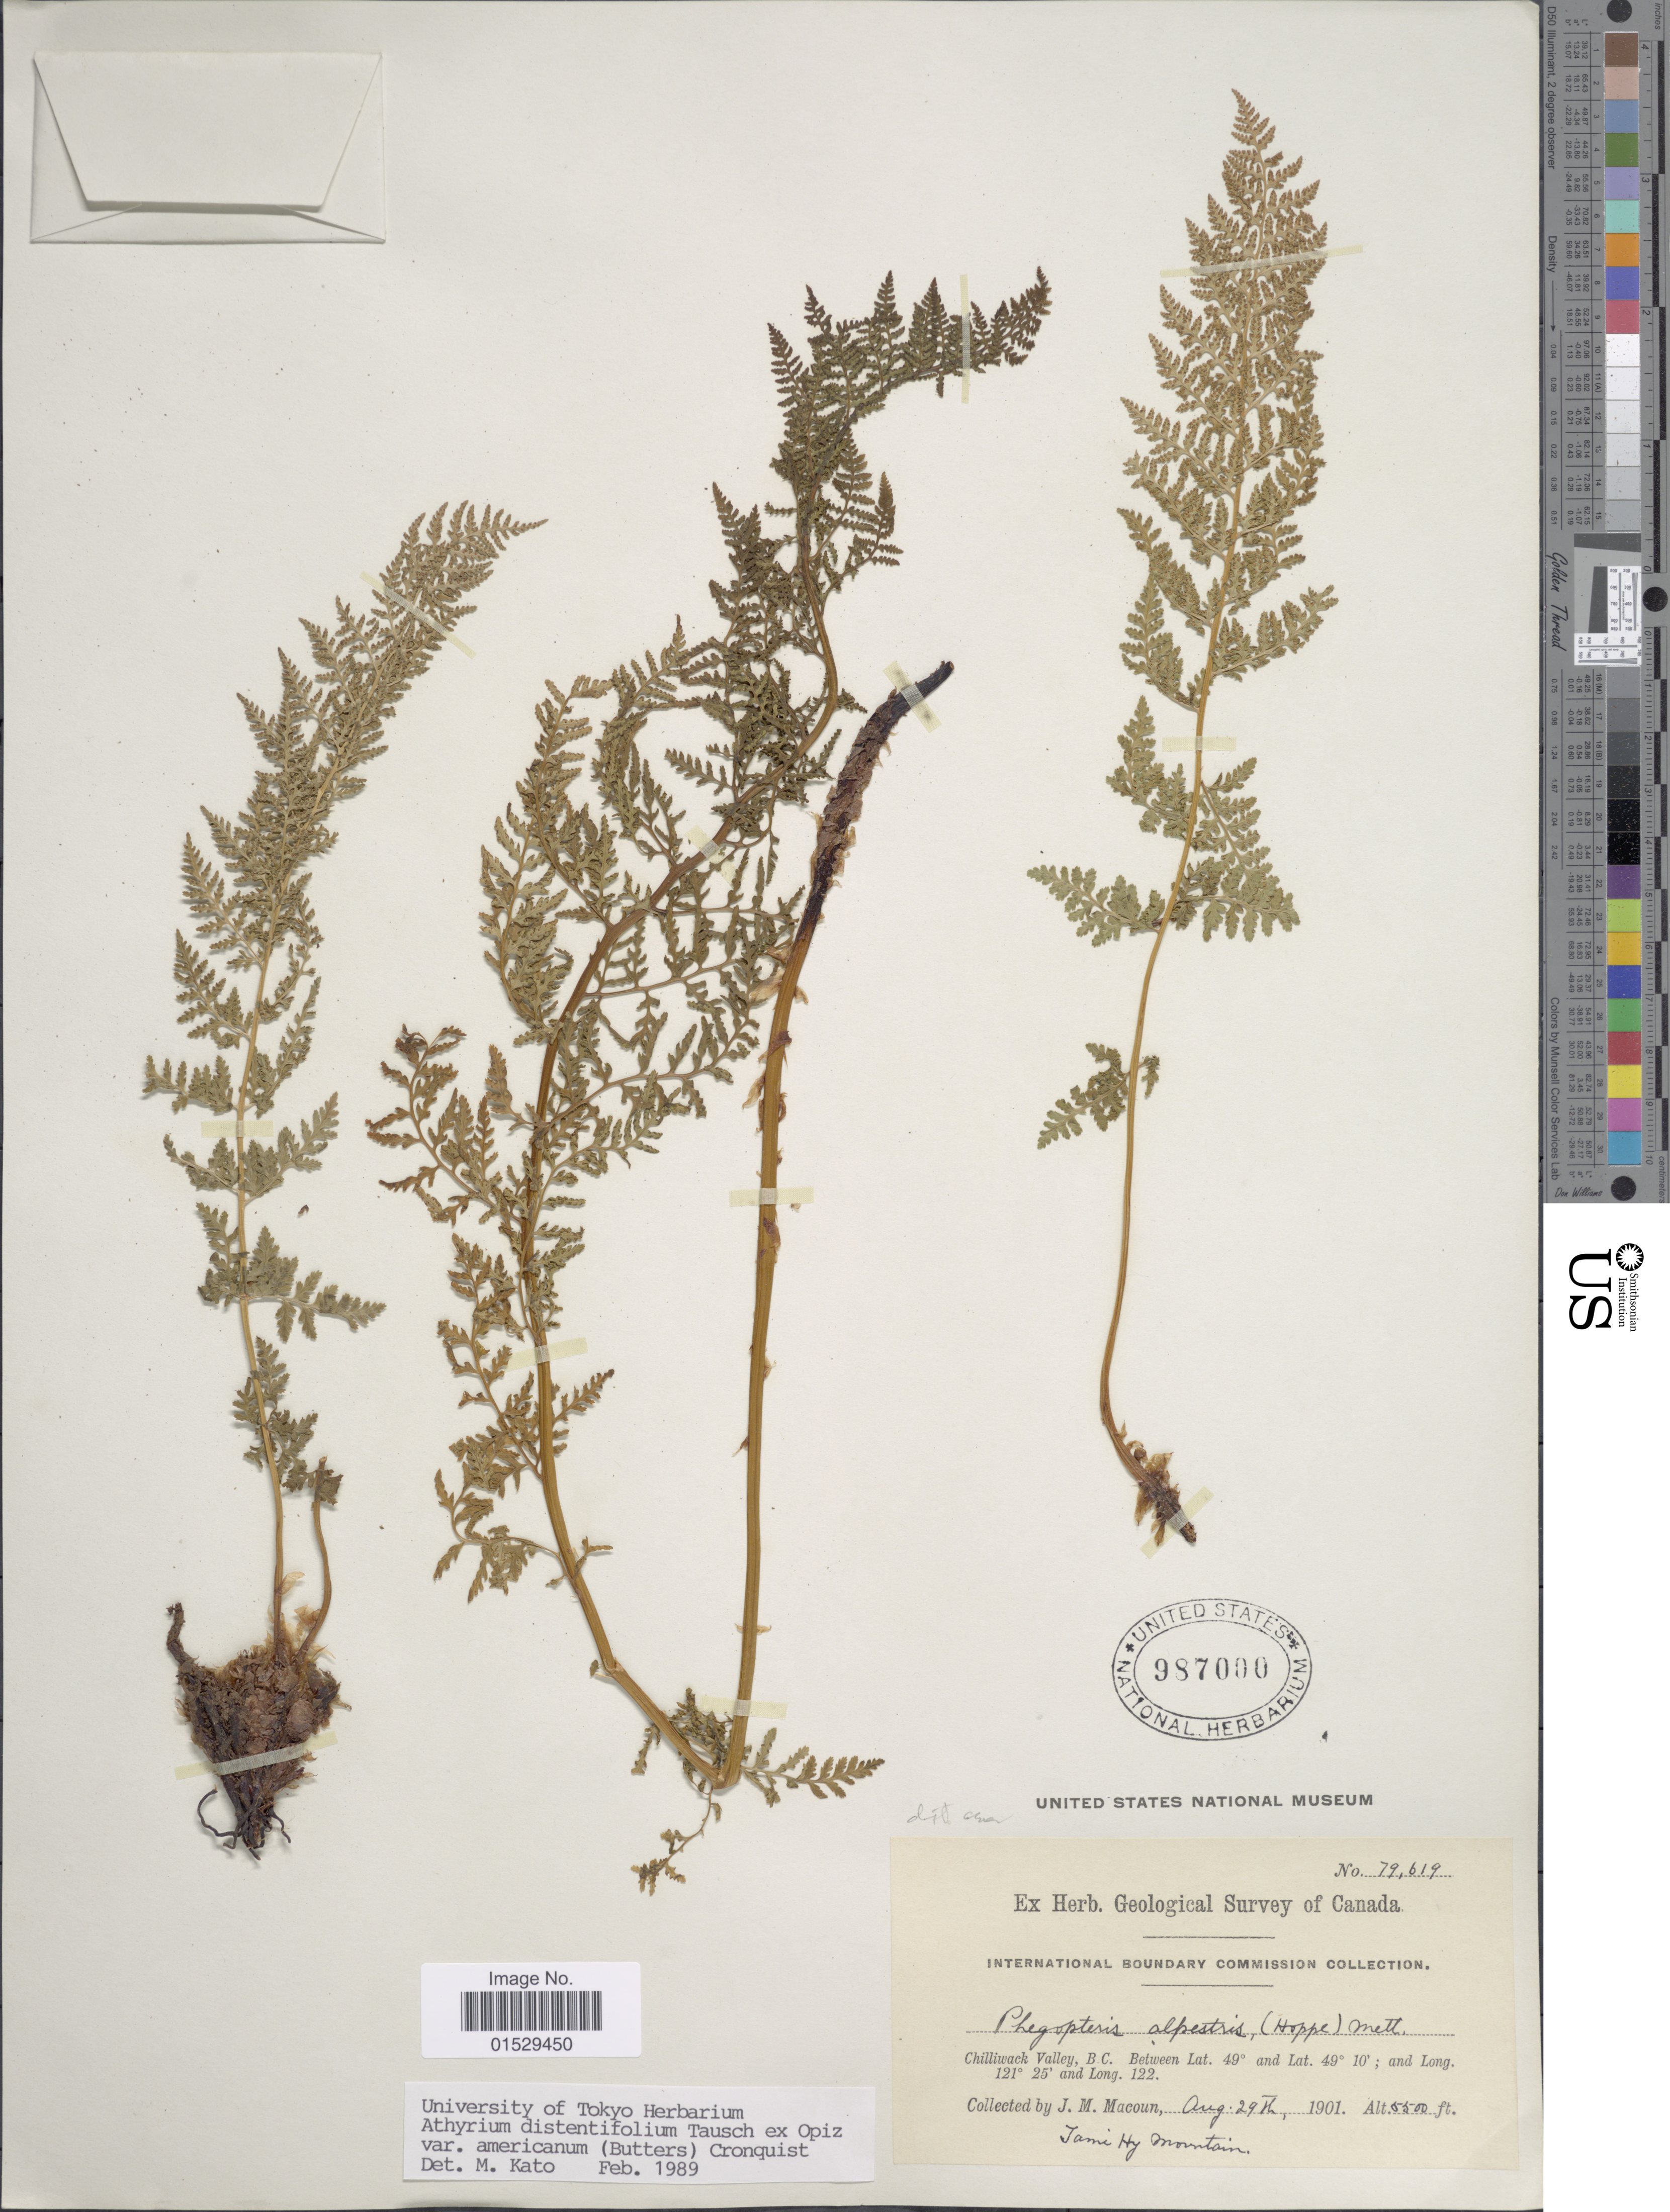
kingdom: Plantae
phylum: Tracheophyta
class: Polypodiopsida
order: Polypodiales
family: Athyriaceae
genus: Athyrium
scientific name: Athyrium distentifolilum subsp. americanum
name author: (Butters) Hultén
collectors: J. M. Macoun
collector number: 79619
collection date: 1901-08-29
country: Canada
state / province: British Columbia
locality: Chilliwack Valley, B.C., Jami Hy Mountain.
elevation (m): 1676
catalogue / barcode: US 987000